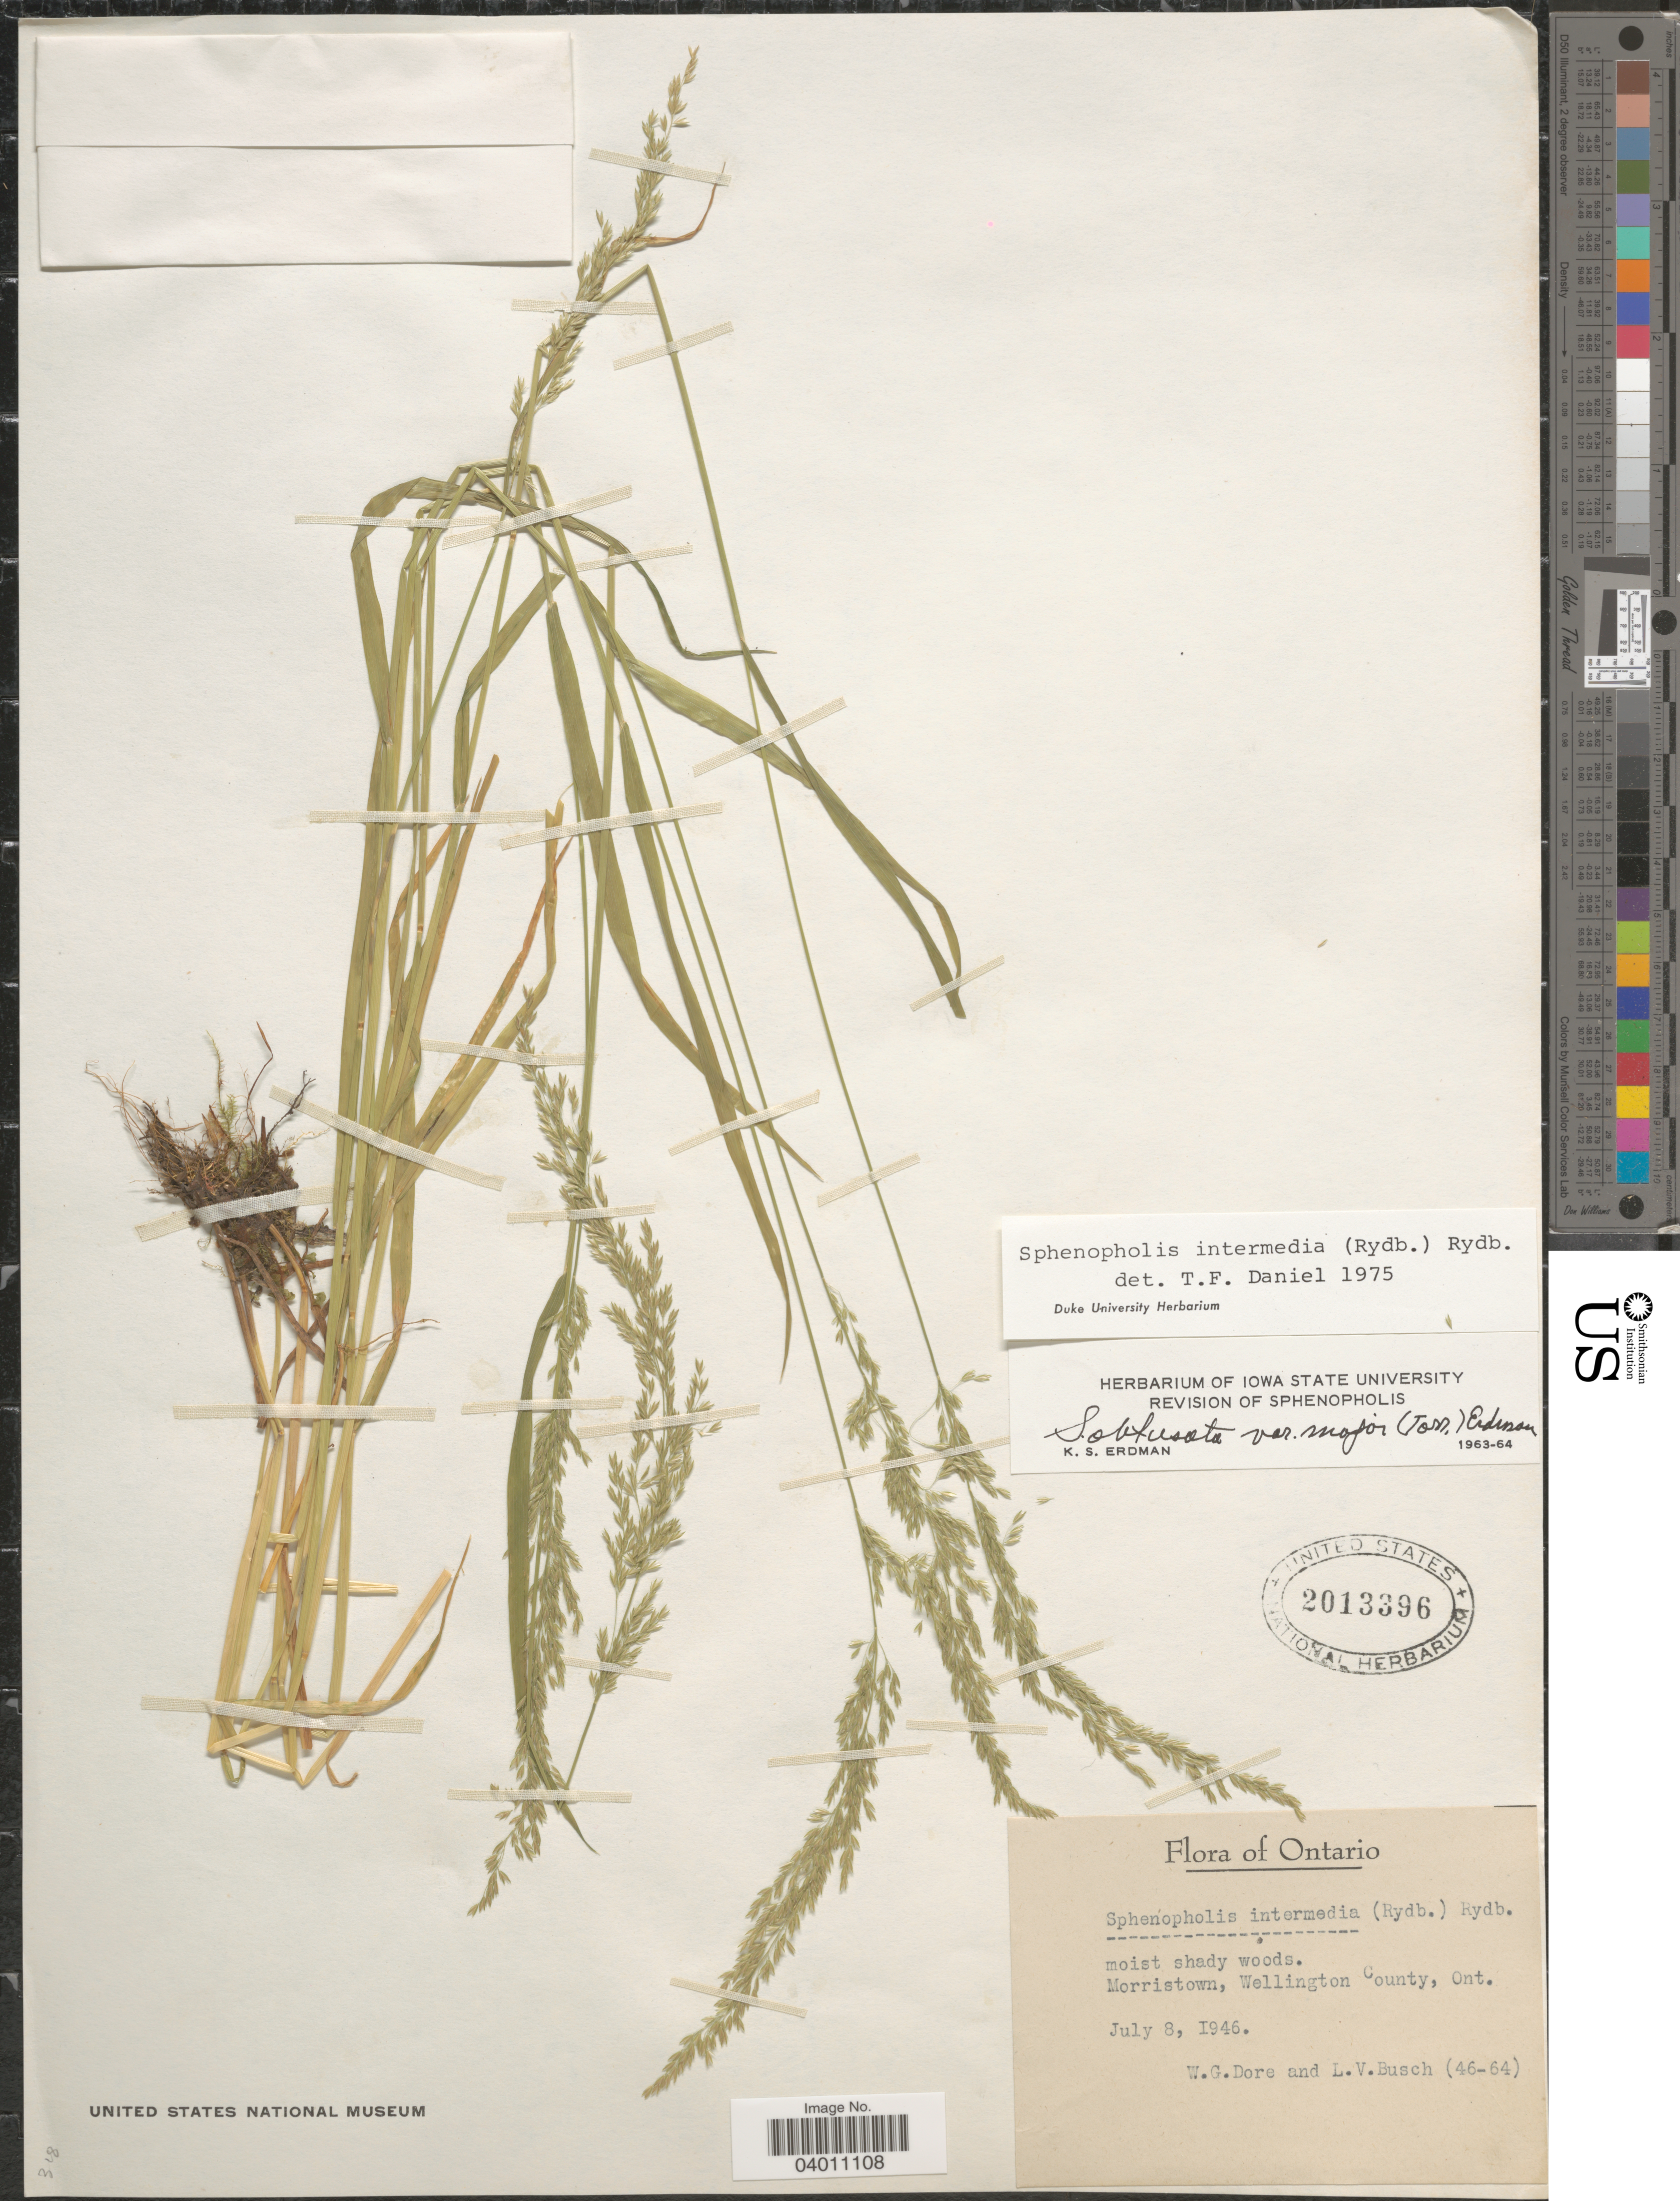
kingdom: Plantae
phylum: Tracheophyta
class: Liliopsida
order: Poales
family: Poaceae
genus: Sphenopholis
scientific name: Sphenopholis intermedia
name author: (Rydb.) Rydb.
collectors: W. Dore & L. Busch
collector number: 46-64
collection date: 1946-07-08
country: Canada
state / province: Ontario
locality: Morristown, Wellington County.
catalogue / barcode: US 2013396